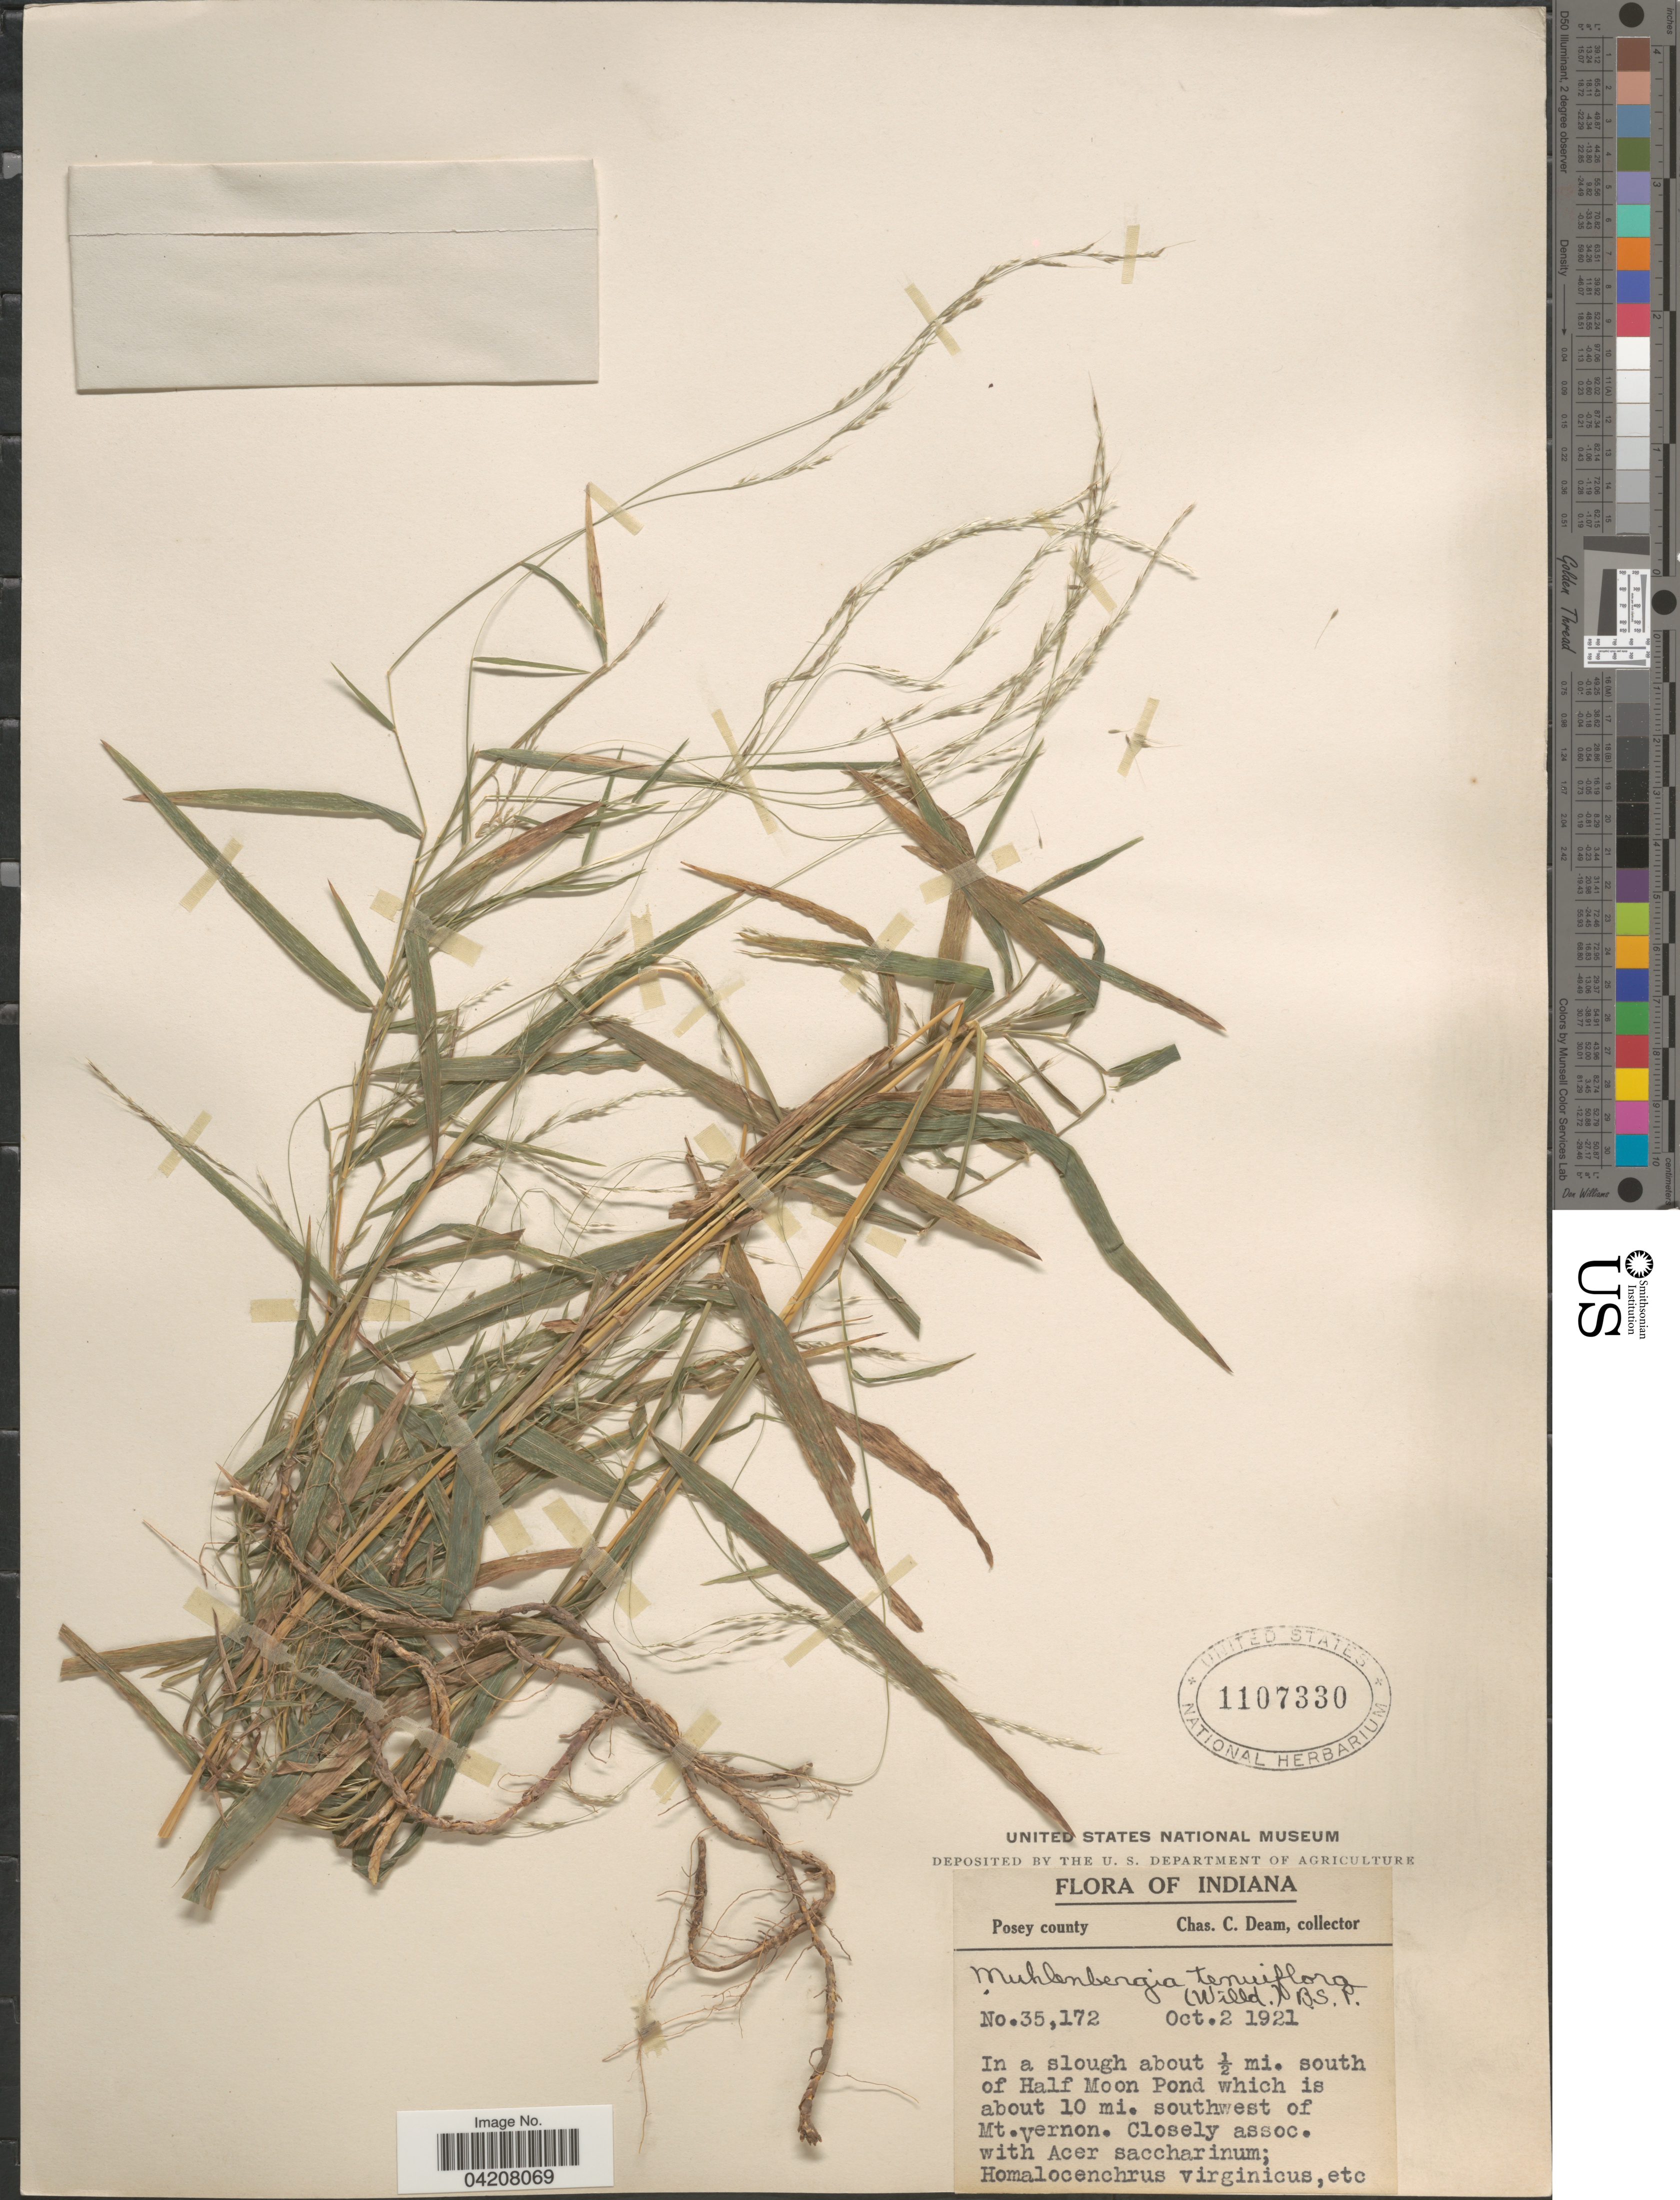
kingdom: Plantae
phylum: Tracheophyta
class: Liliopsida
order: Poales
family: Poaceae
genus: Muhlenbergia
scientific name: Muhlenbergia bushii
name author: R.W. Pohl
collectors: C. C. Deam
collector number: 35172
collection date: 1921-10-02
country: United States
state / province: Indiana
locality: Posey county. About ½ mi. south of Half Moon Pond which is about 10 mi. southwest of Mt.Vernon.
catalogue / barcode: US 1107330